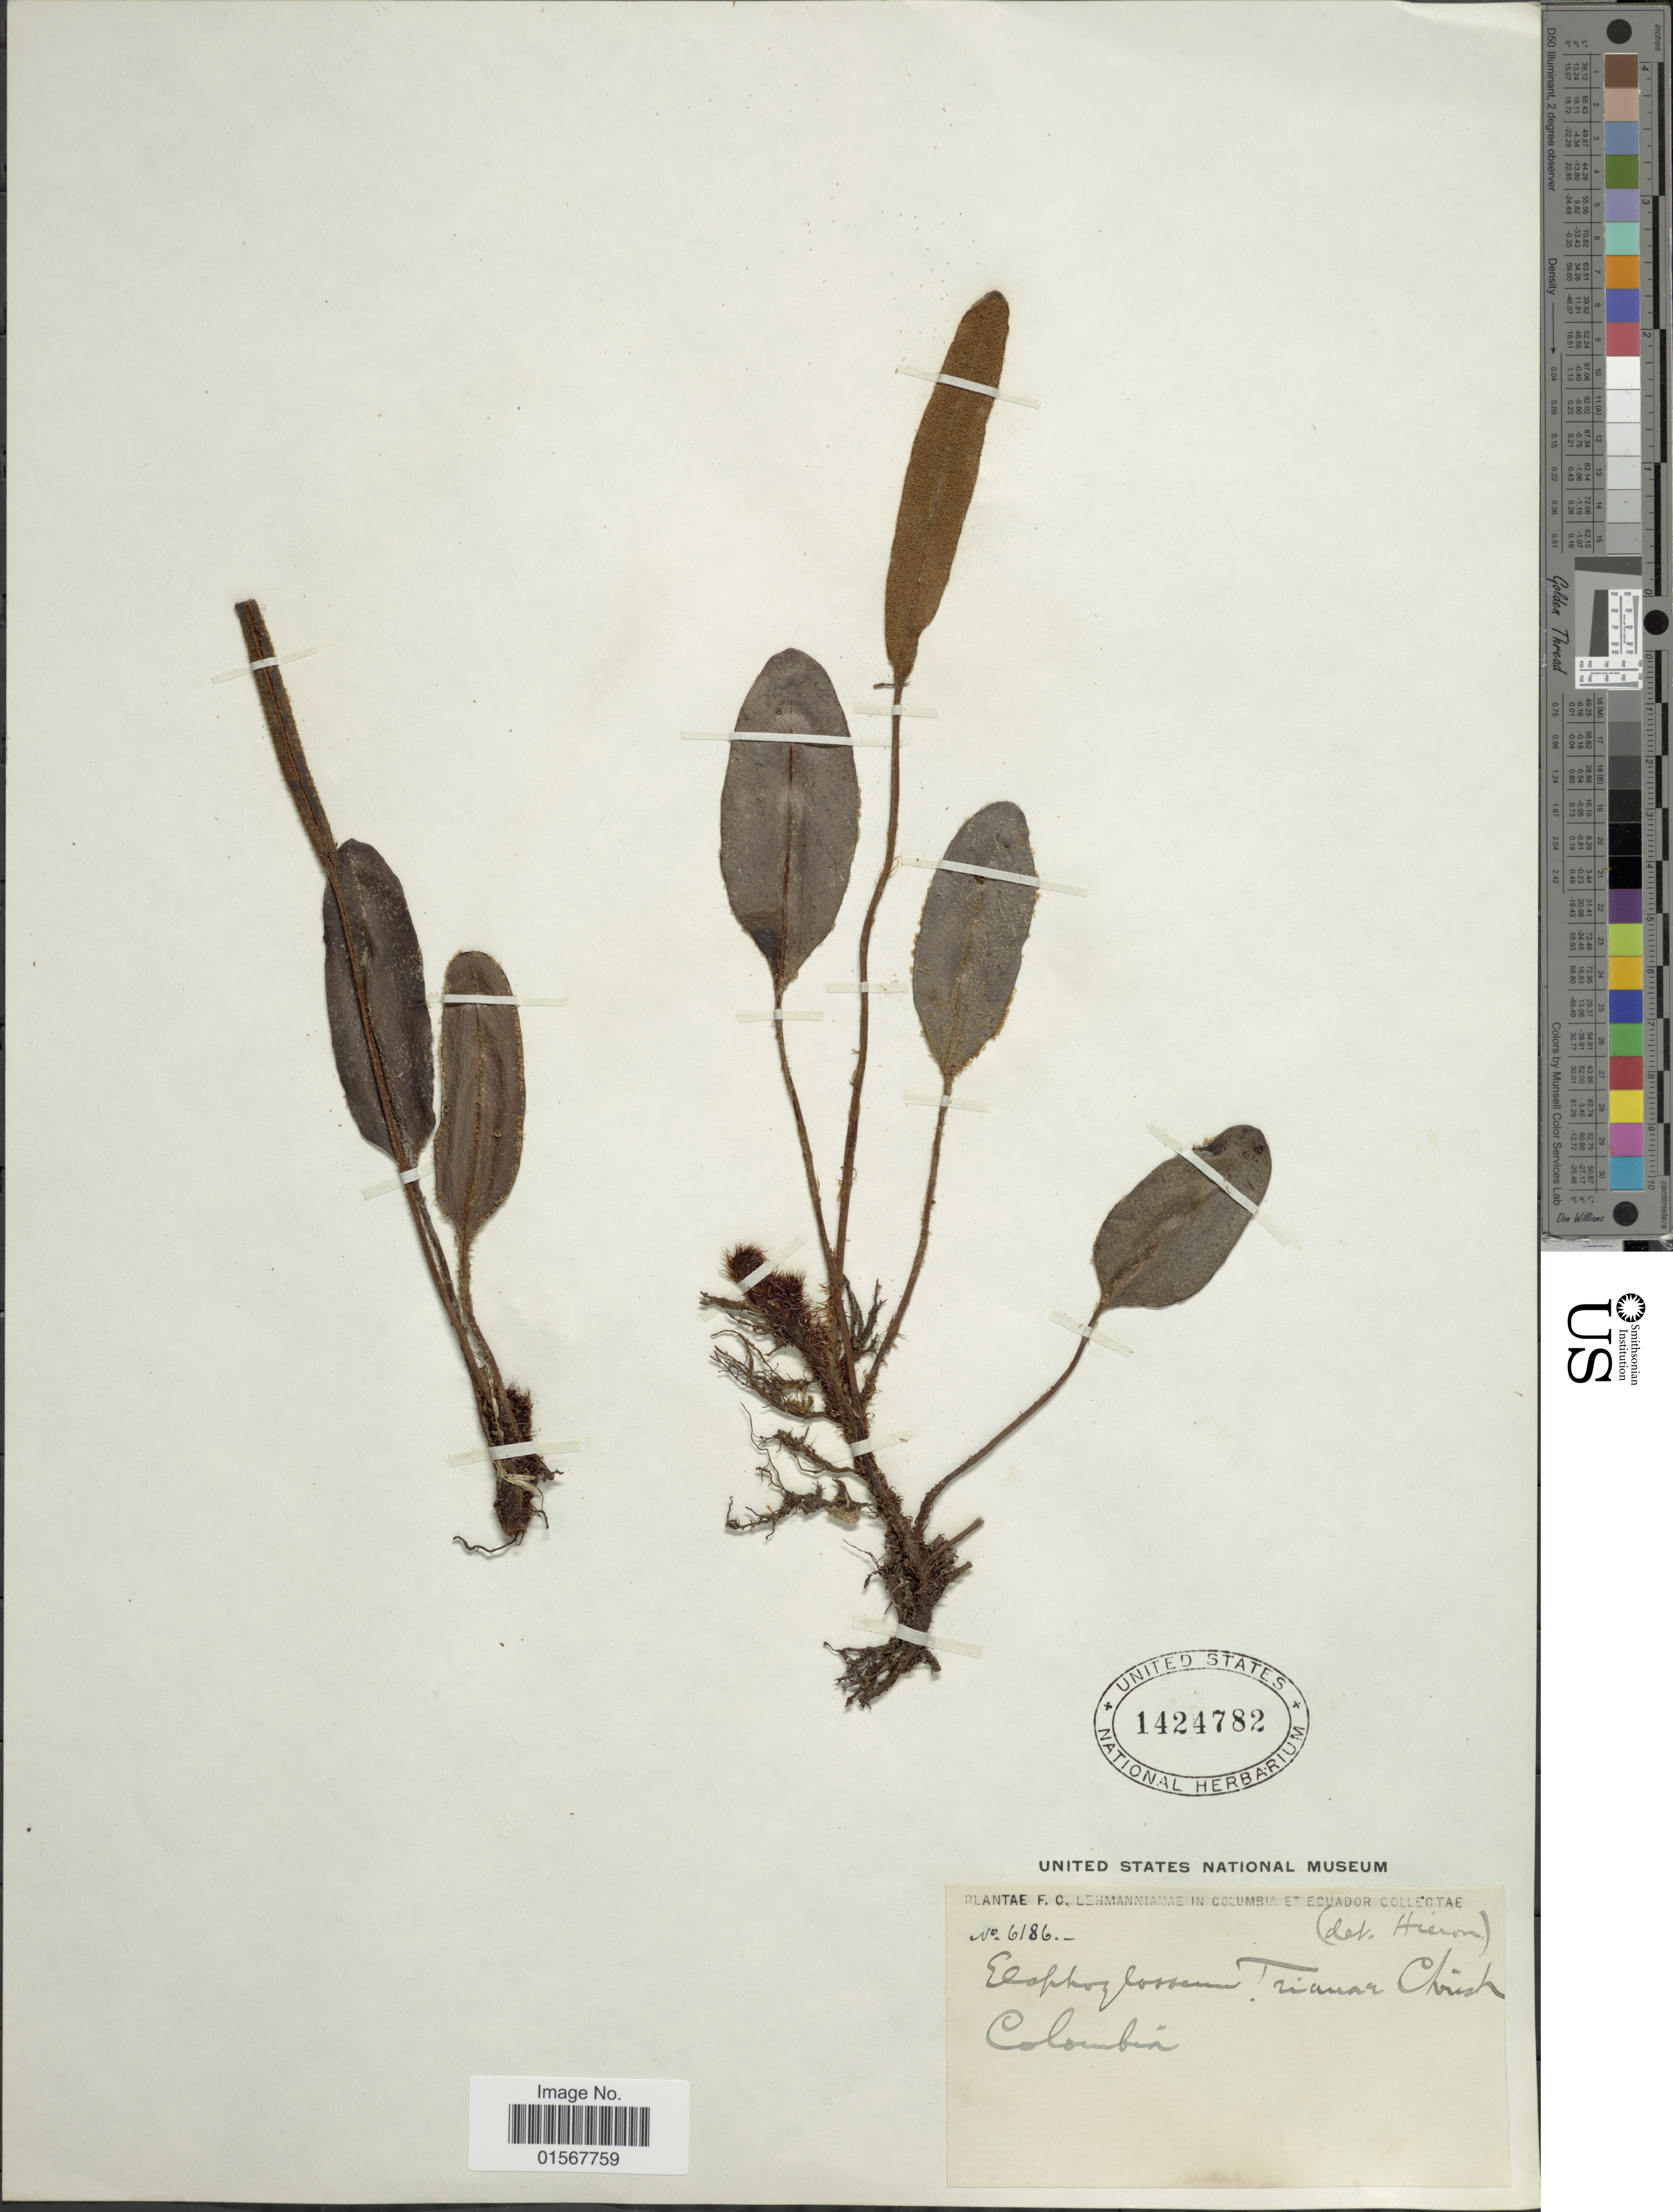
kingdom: Plantae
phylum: Tracheophyta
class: Polypodiopsida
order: Polypodiales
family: Dryopteridaceae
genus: Elaphoglossum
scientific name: Elaphoglossum trianae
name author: Christ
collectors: F. C. Lehmann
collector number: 6186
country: Colombia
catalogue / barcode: US 1424782